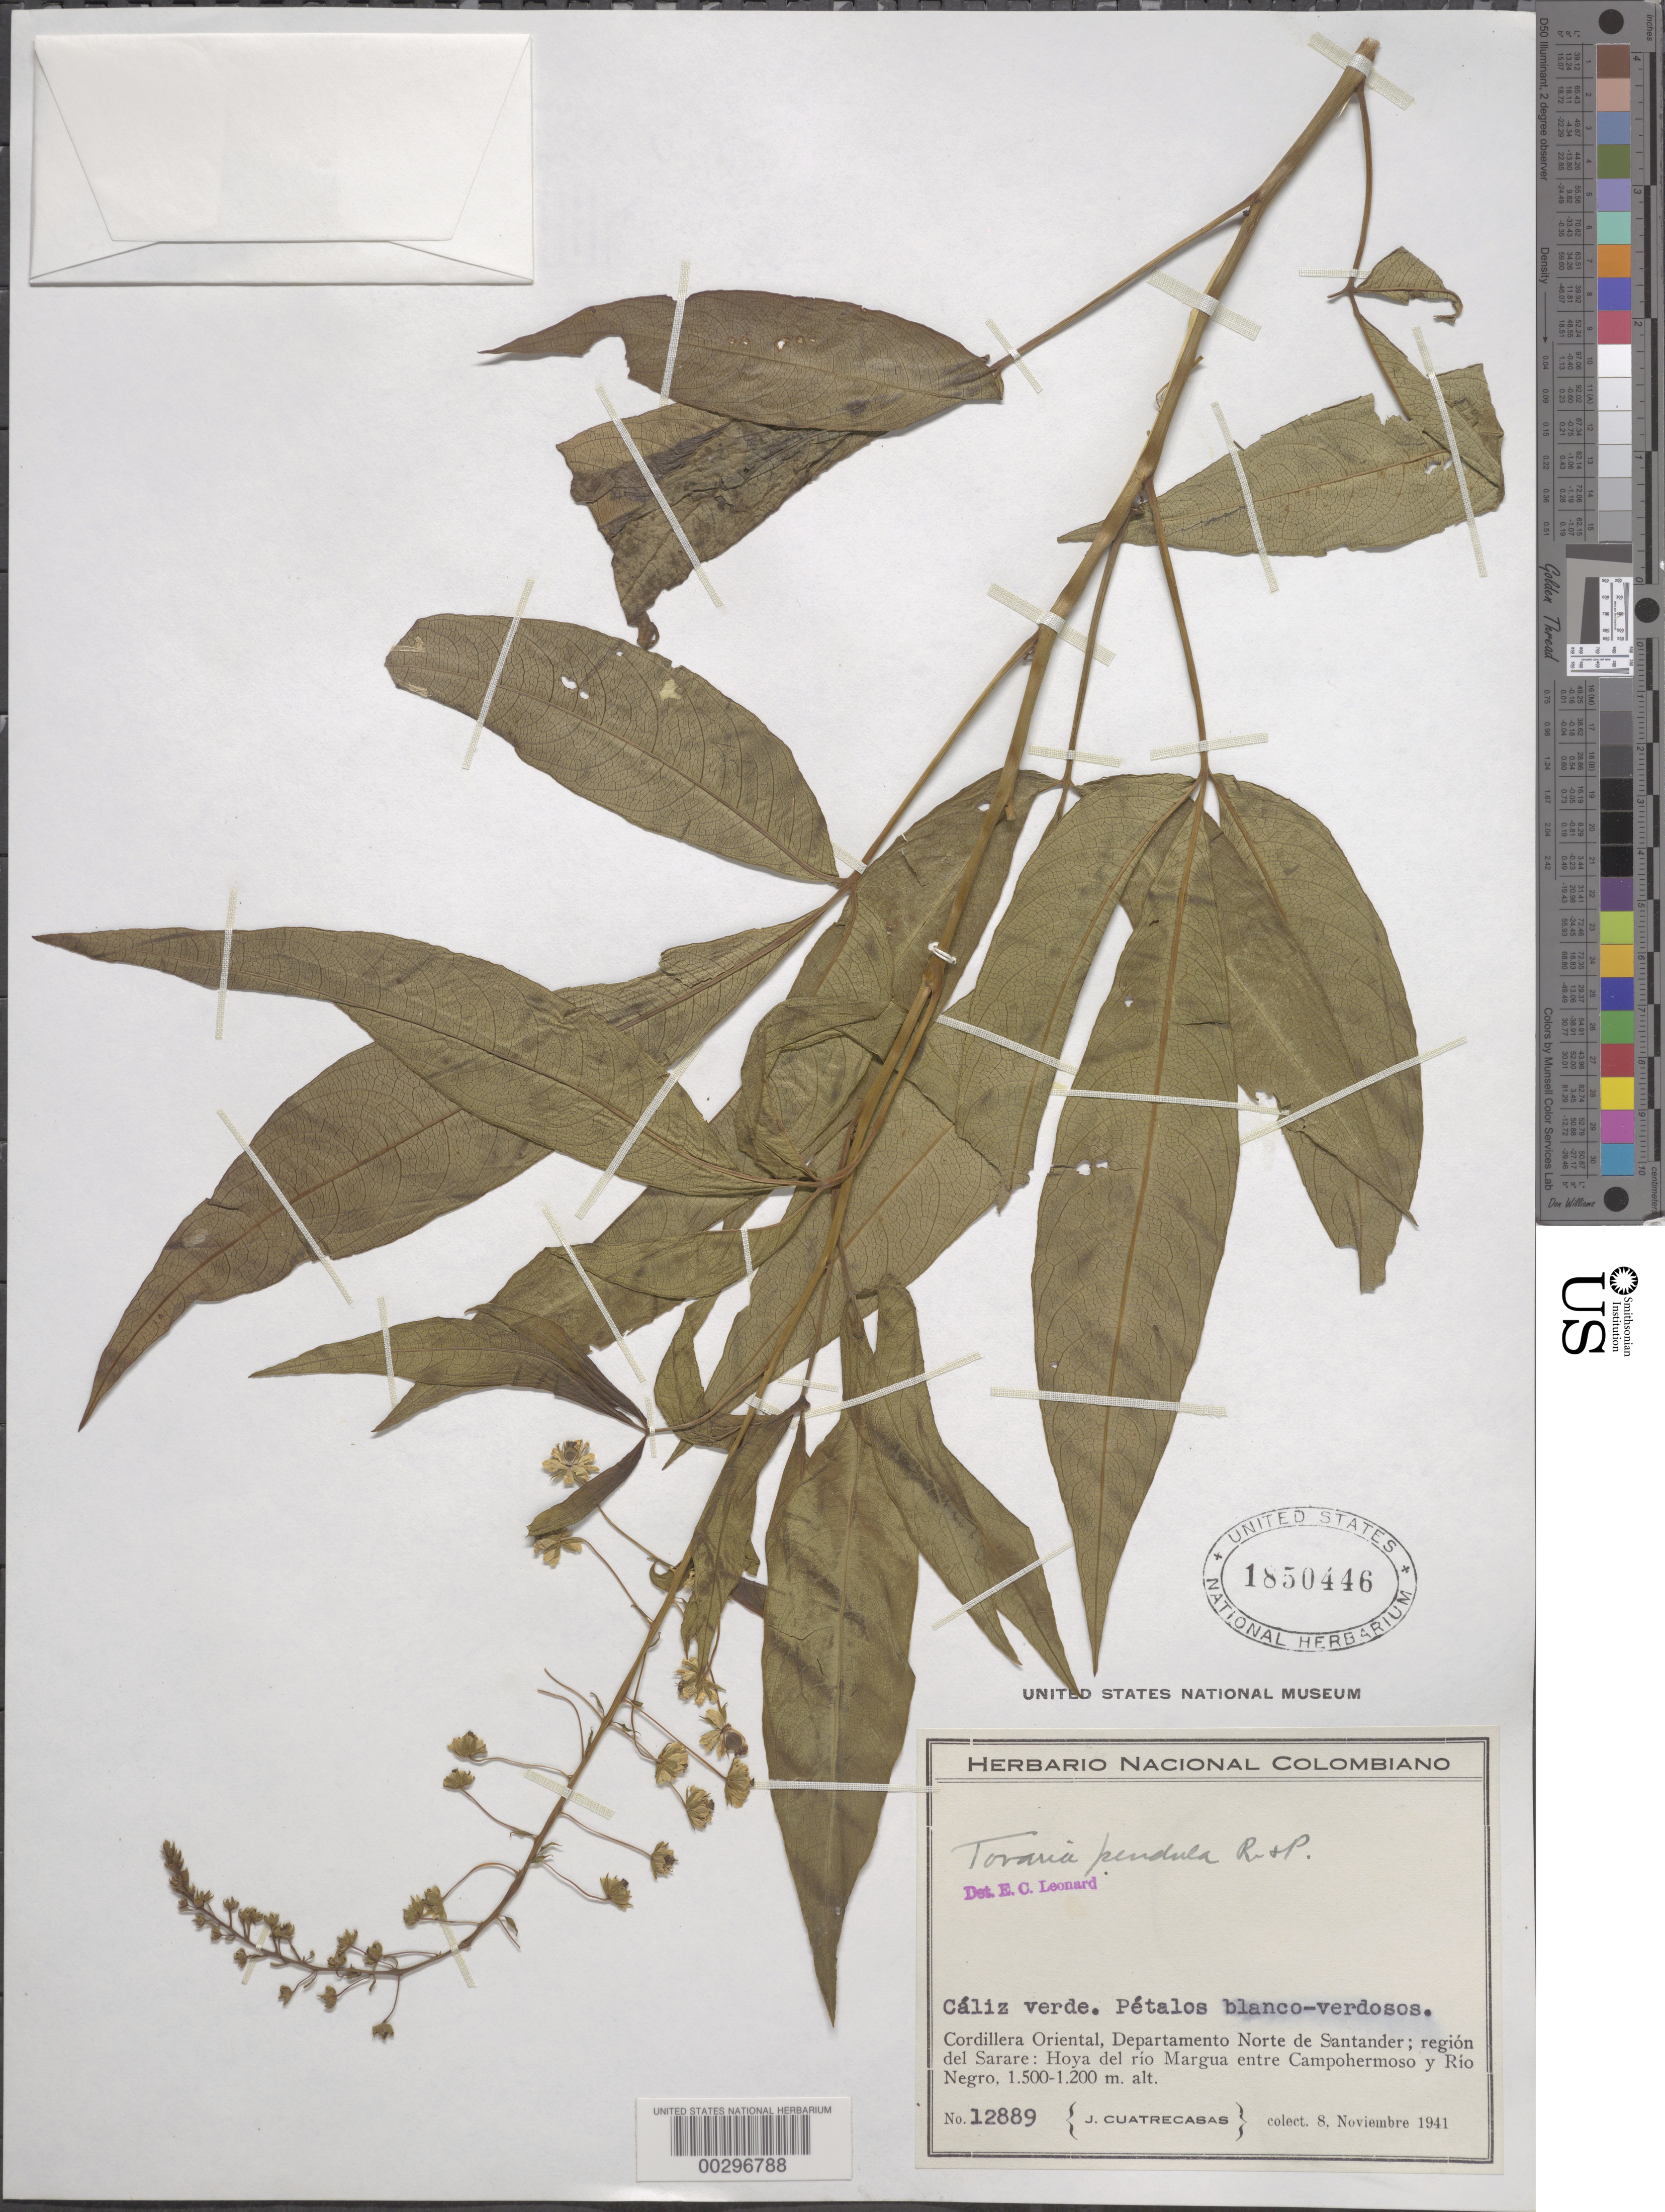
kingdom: Plantae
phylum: Tracheophyta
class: Magnoliopsida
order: Brassicales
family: Tovariaceae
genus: Tovaria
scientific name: Tovaria pendula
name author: Ruiz & Pav.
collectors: J. Cuatrecasas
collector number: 12889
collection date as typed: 08 Nov 1941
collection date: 1941-11-08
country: Colombia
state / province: Norte de Santander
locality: Entre Campo Hemoso y Rio Negro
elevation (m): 1200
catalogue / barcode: US 1850446